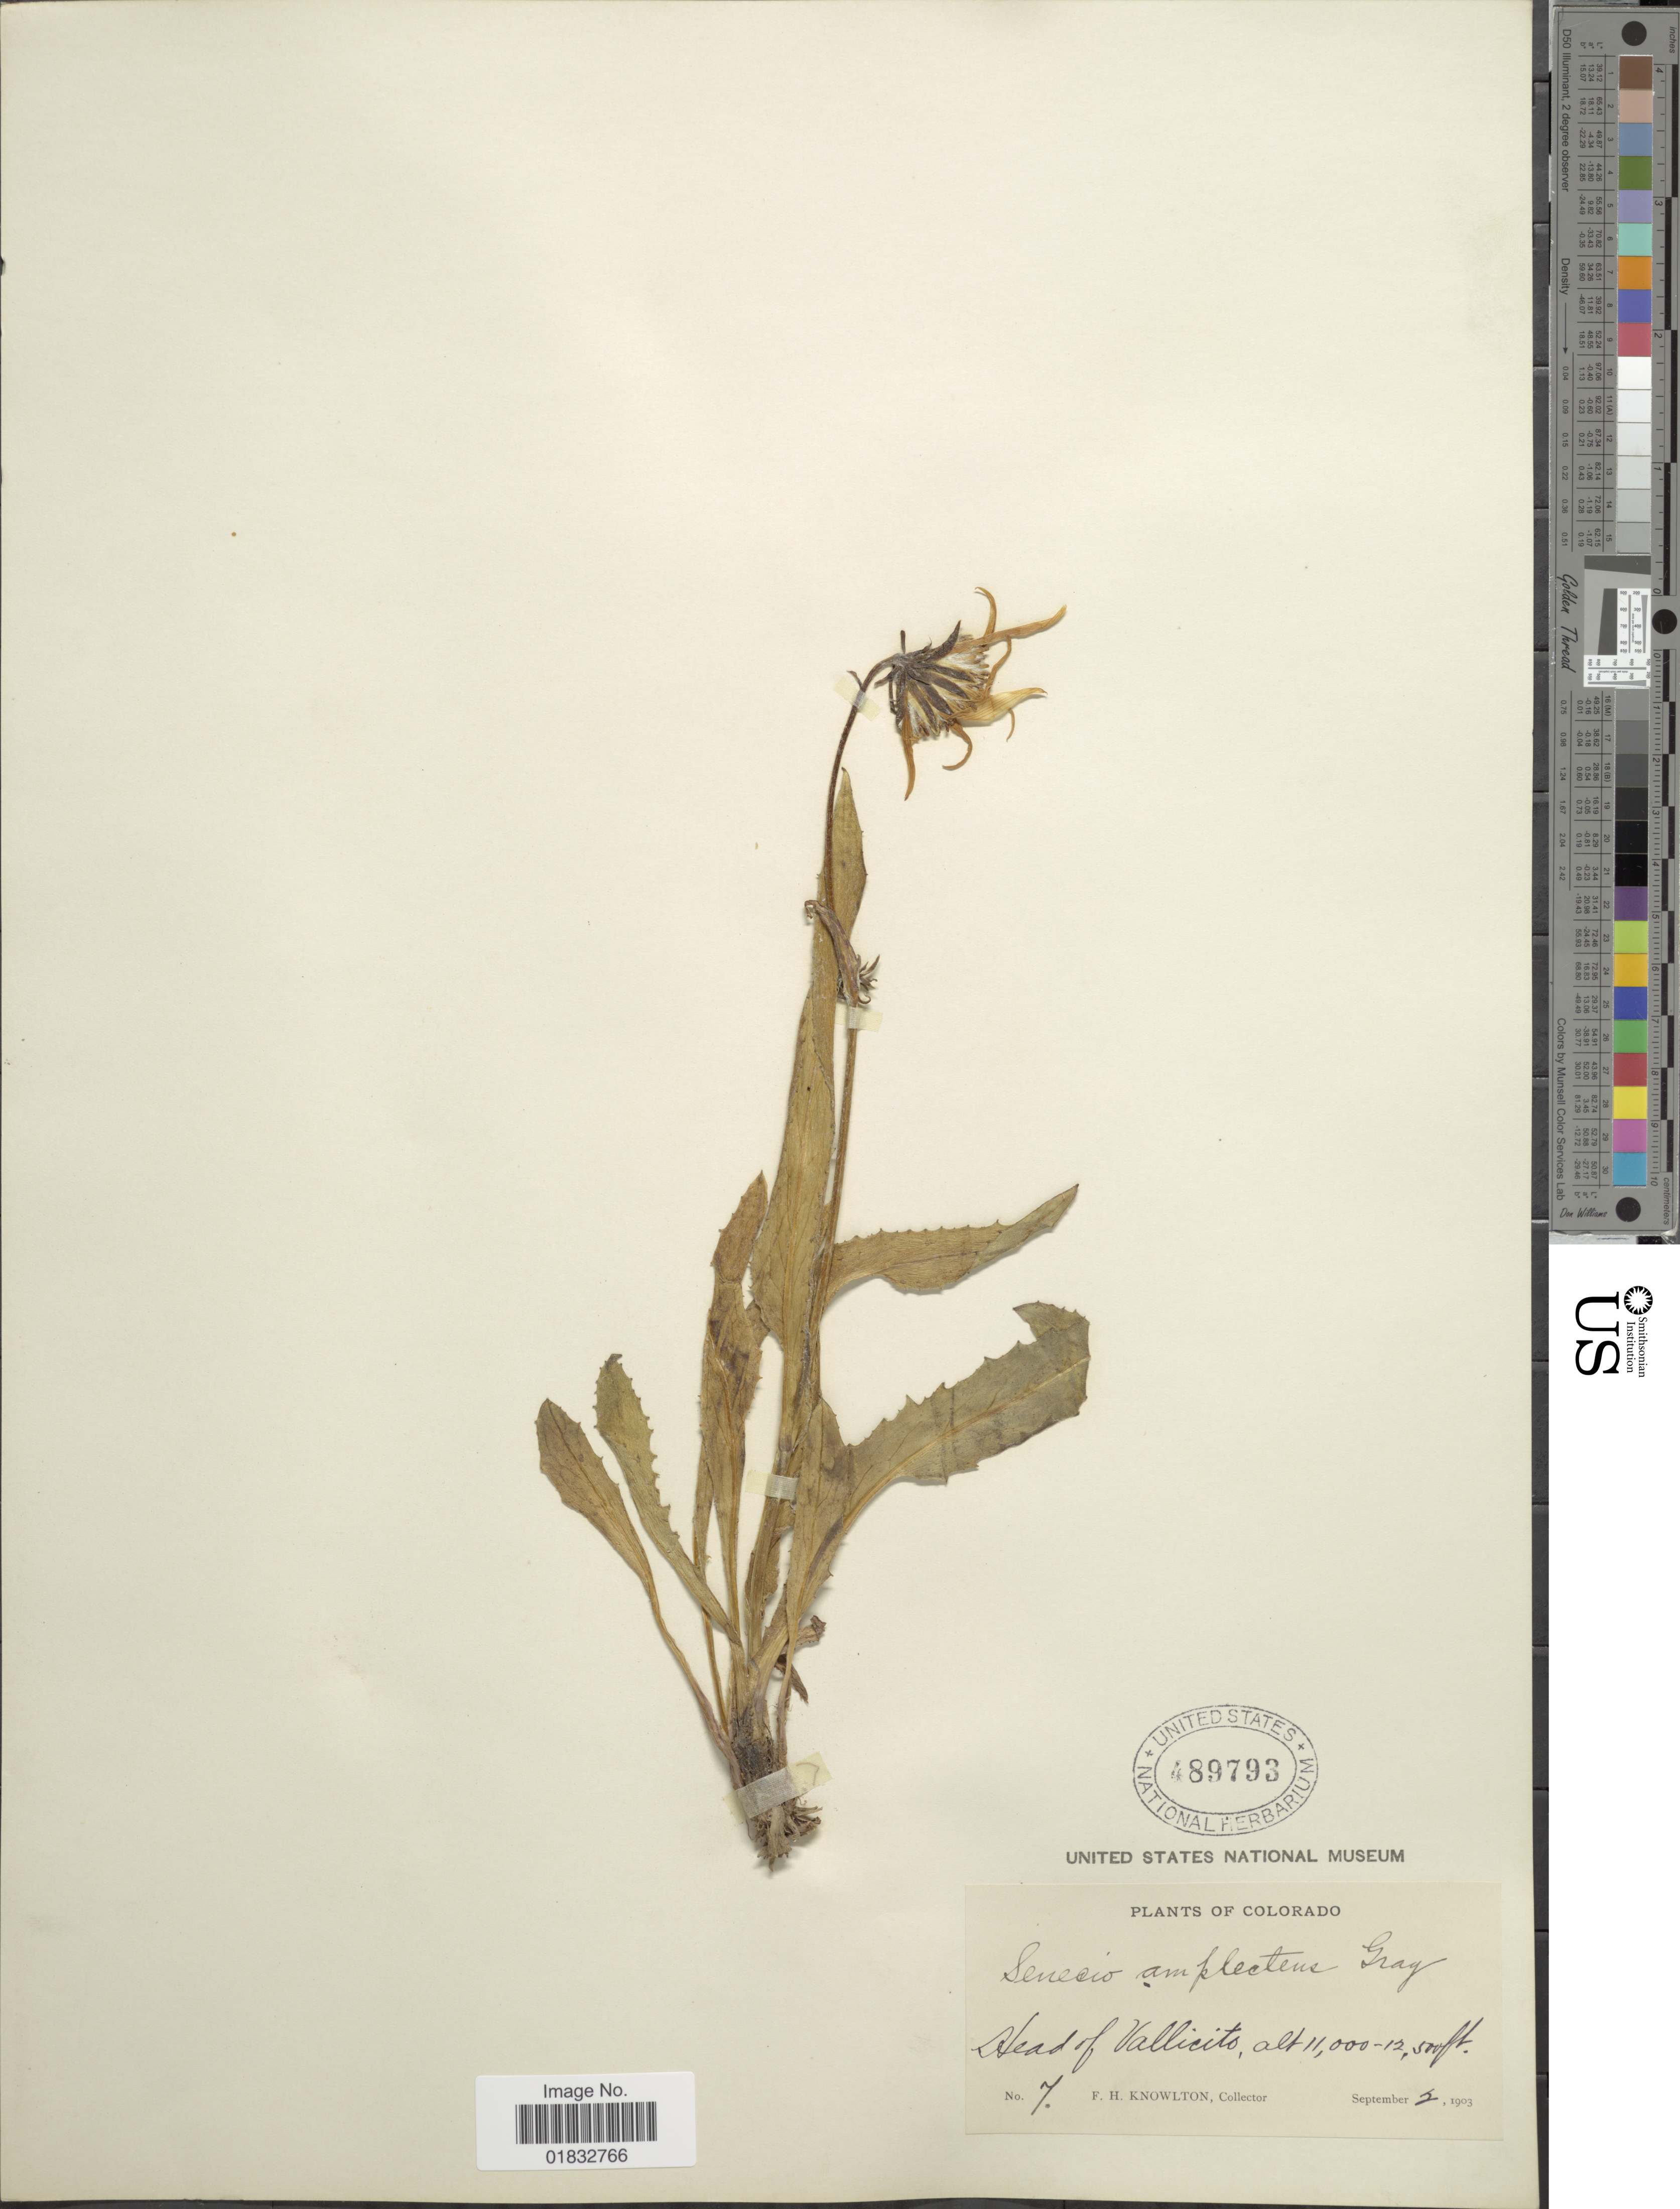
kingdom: Plantae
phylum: Tracheophyta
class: Magnoliopsida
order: Asterales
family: Asteraceae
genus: Senecio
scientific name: Senecio amplectens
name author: A. Gray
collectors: F. H. Knowlton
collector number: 7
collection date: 1903-09-02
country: United States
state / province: Colorado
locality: Head of Vallicito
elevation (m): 3353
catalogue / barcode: US 489793